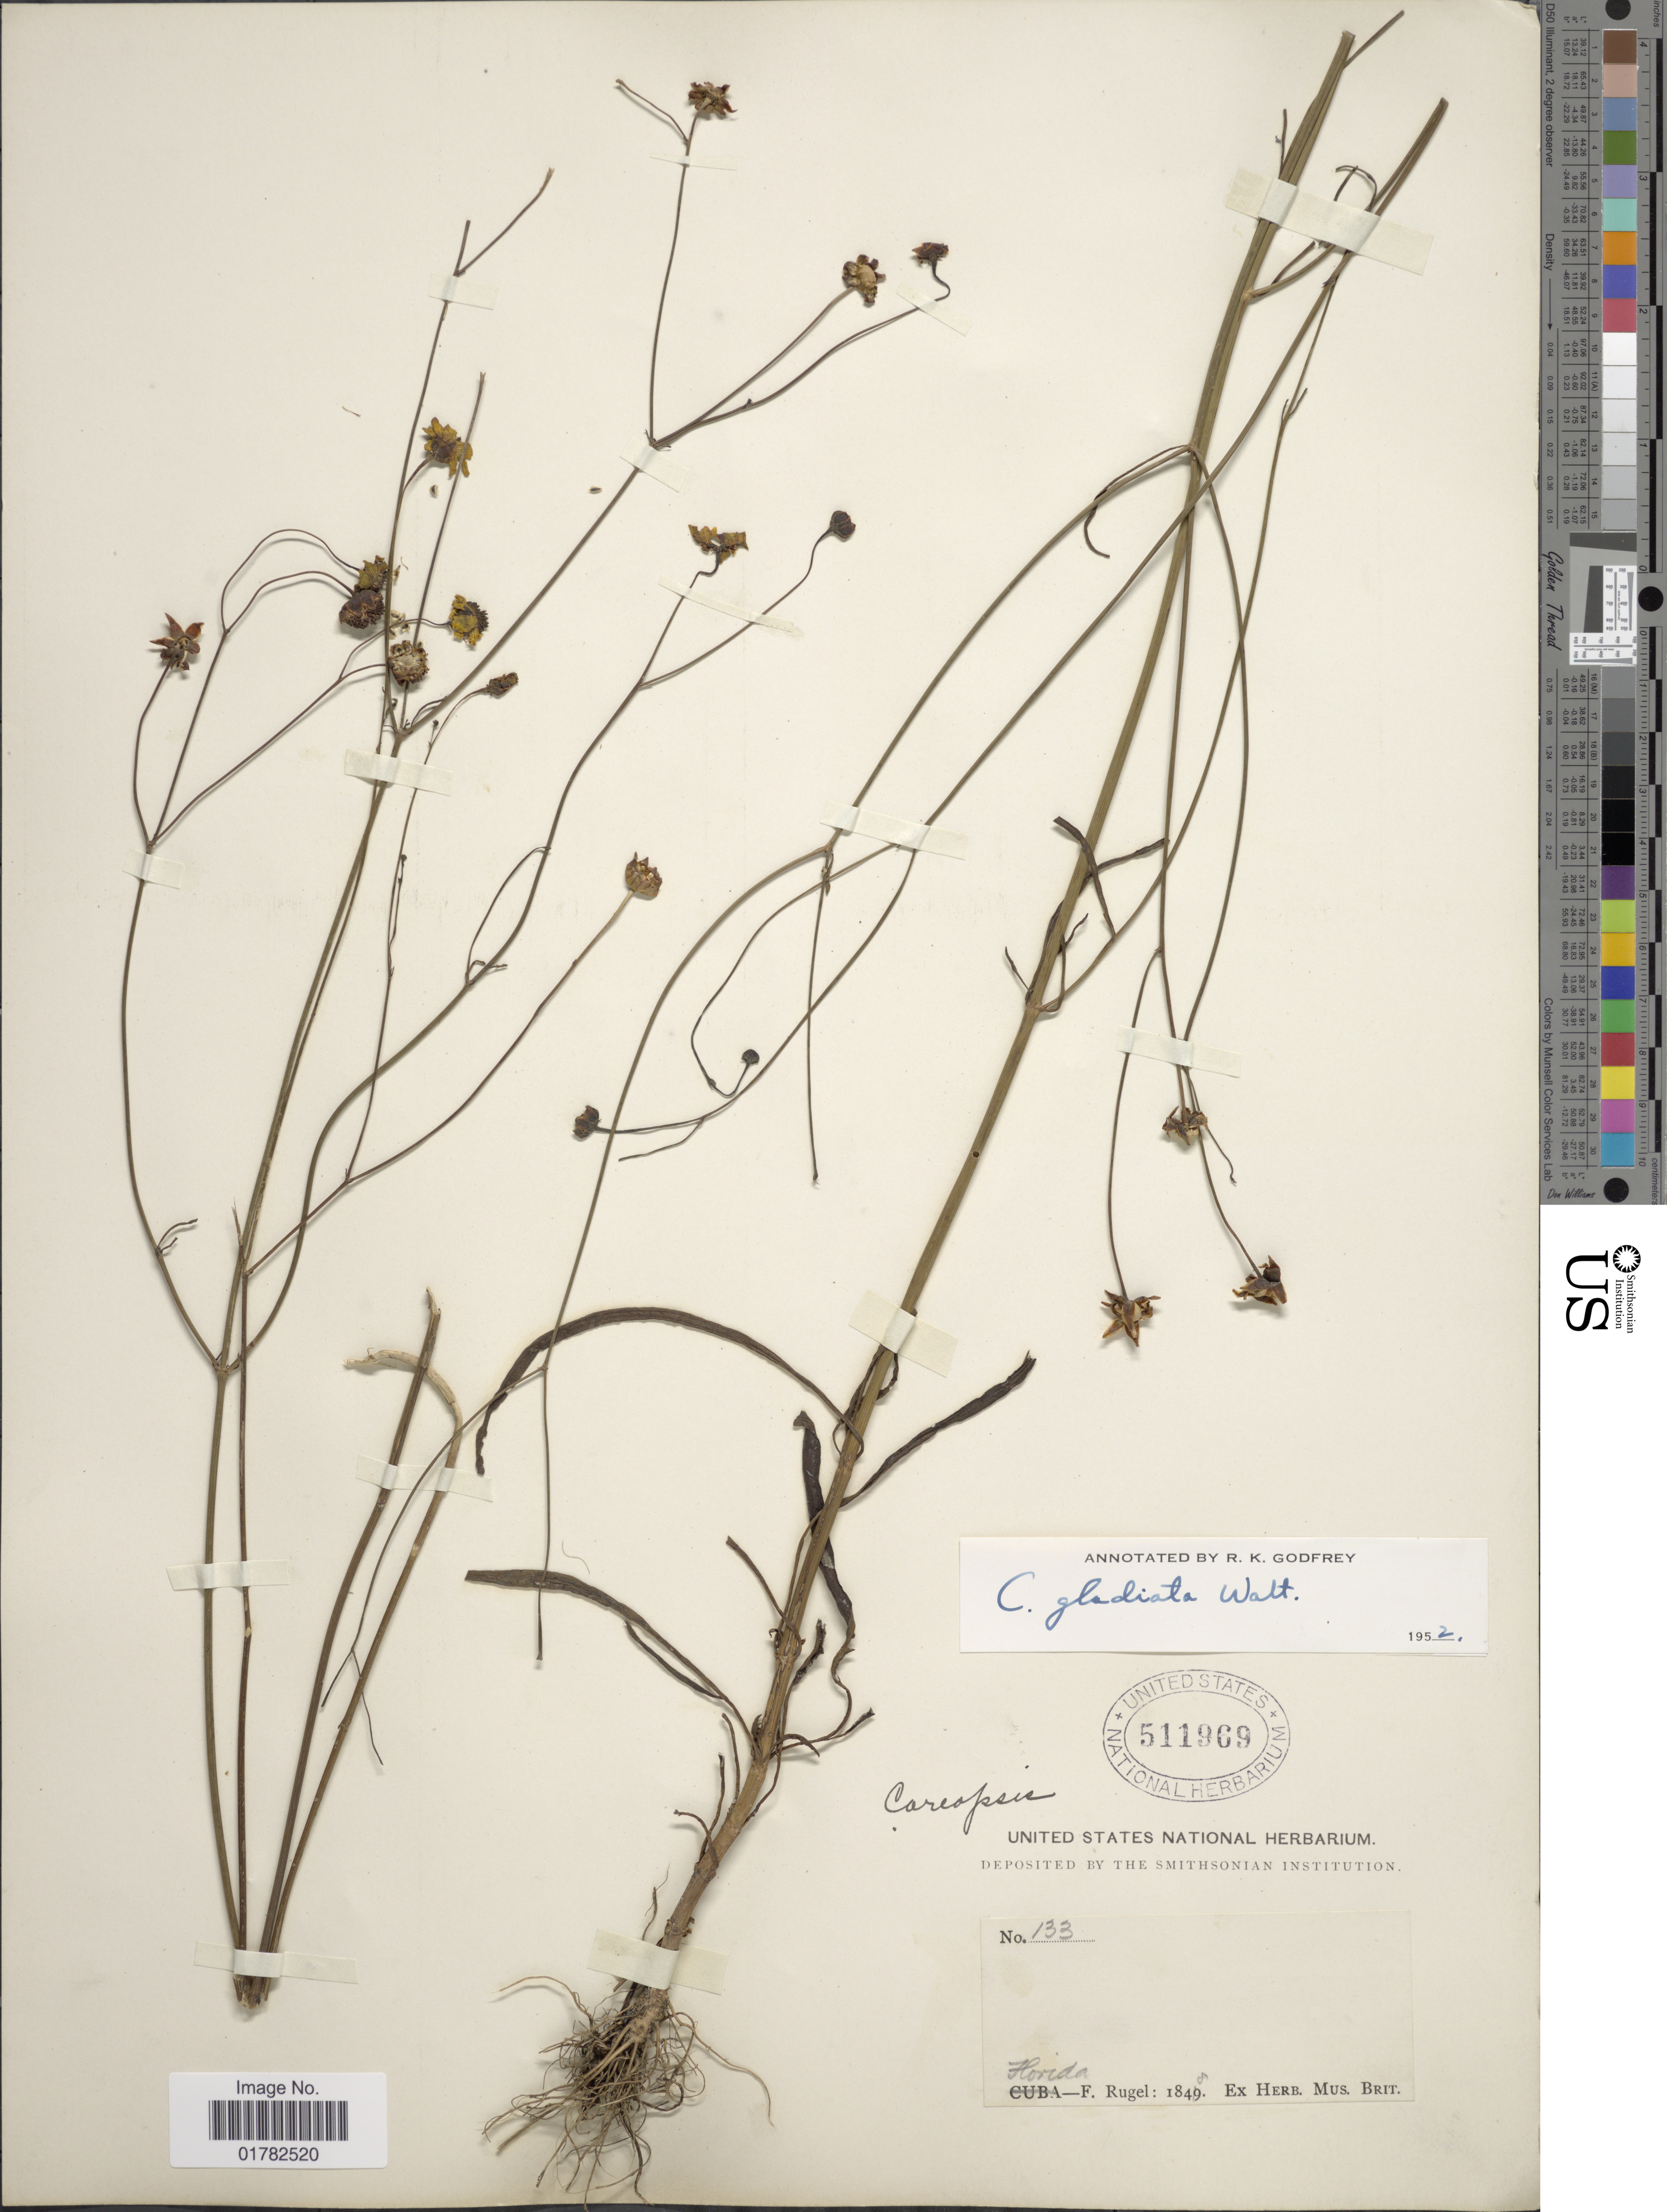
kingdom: Plantae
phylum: Tracheophyta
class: Magnoliopsida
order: Asterales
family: Asteraceae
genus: Coreopsis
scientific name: Coreopsis gladiata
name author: Walter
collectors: F. Rugel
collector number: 133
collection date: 1848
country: United States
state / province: Florida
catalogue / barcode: US 511969